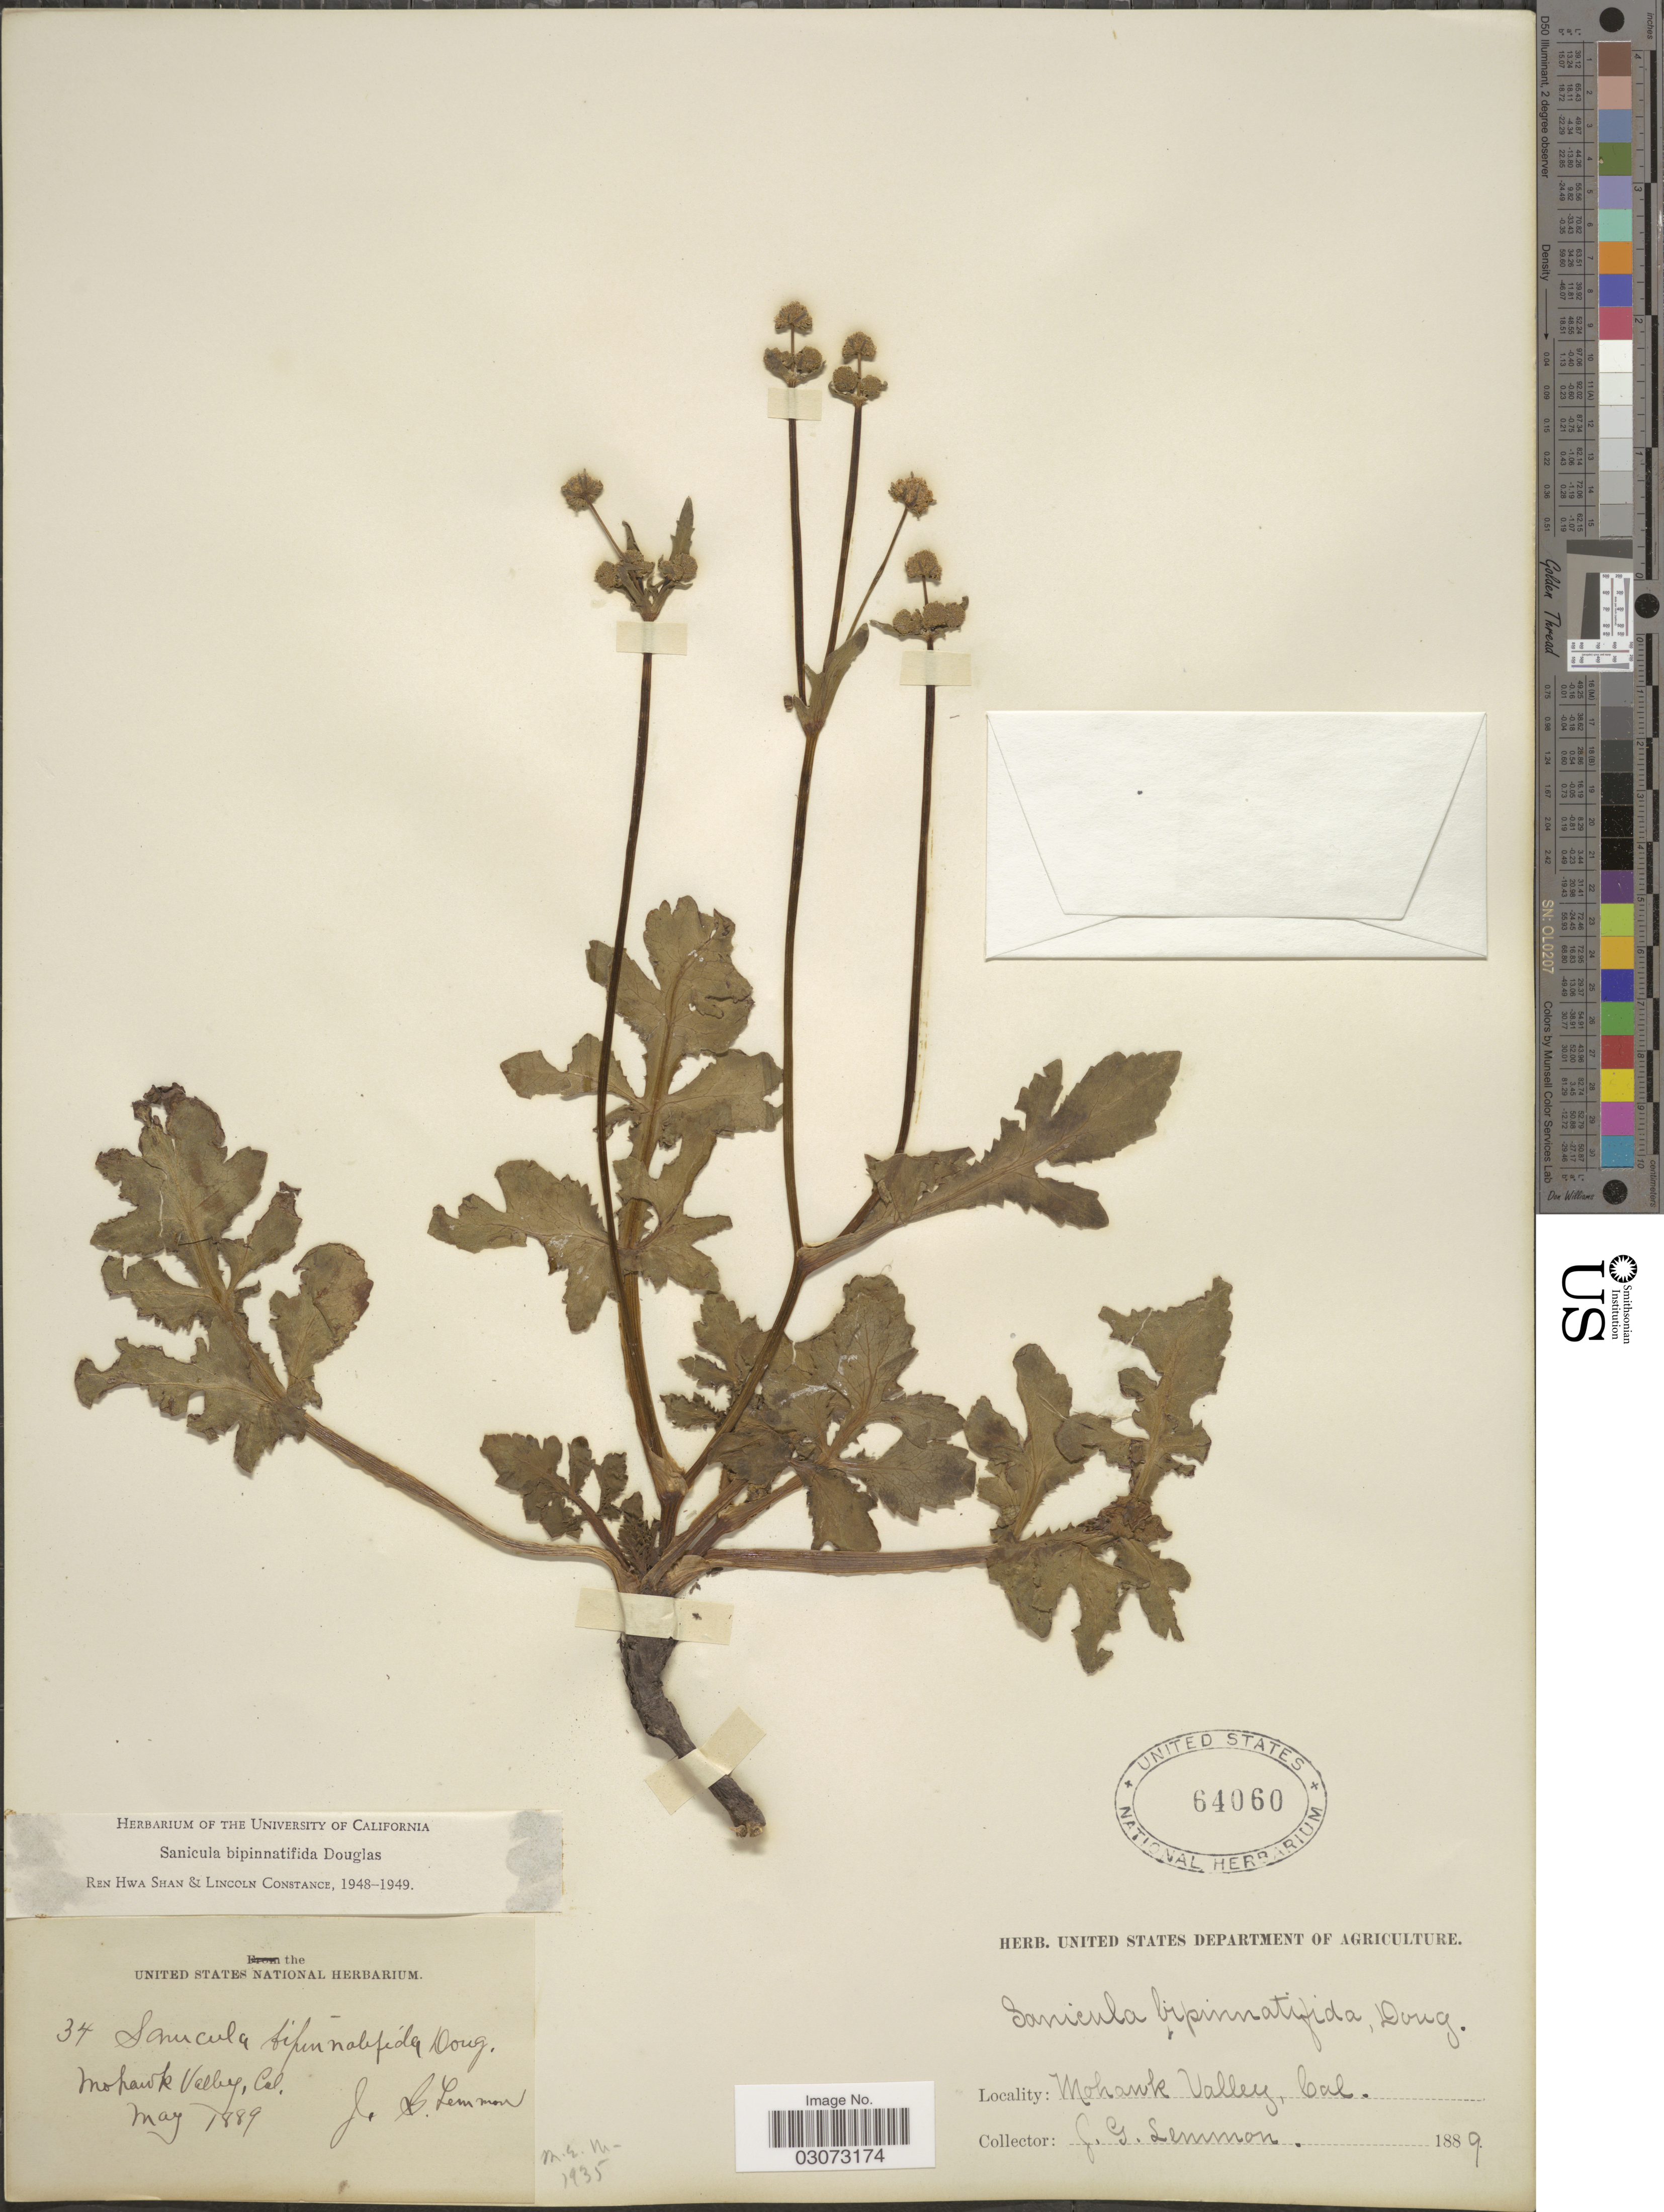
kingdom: Plantae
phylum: Tracheophyta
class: Magnoliopsida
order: Apiales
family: Apiaceae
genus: Sanicula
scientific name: Sanicula bipinnatifida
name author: Douglas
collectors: J. Lemmon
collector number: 34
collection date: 1889-05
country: United States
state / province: California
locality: Mohawk Valley.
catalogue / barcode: US 64060